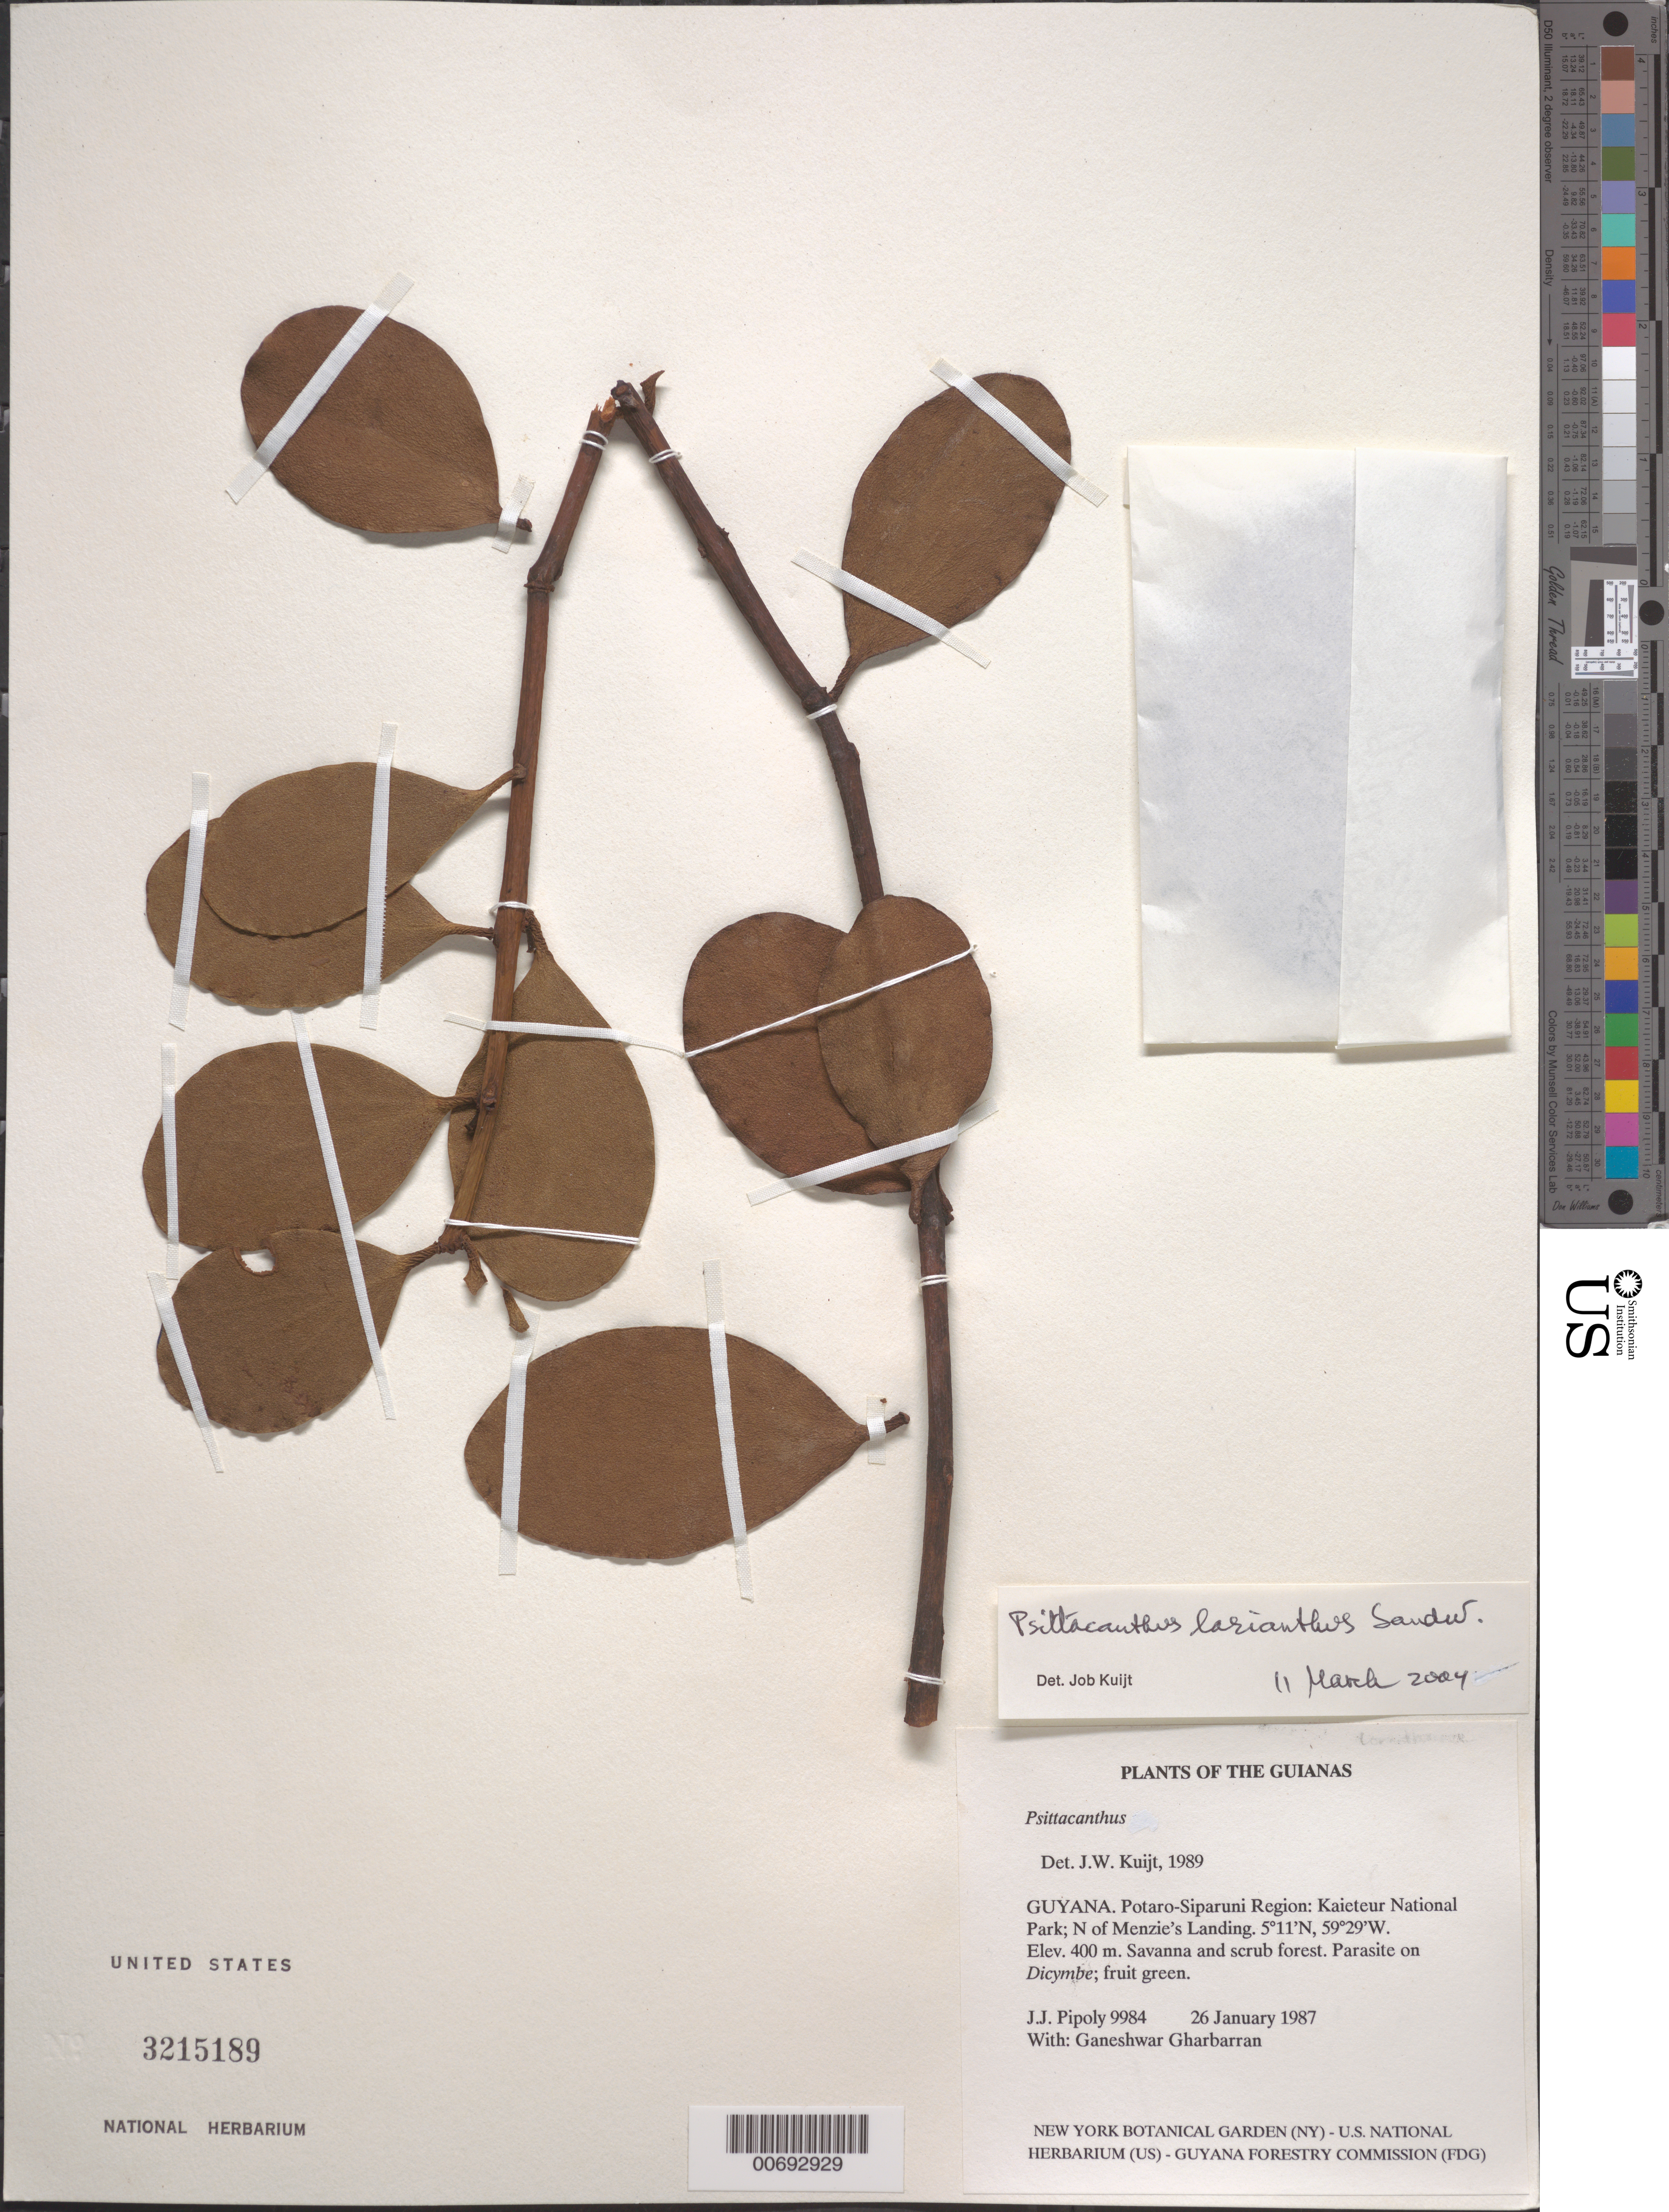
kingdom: Plantae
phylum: Tracheophyta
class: Magnoliopsida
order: Santalales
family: Loranthaceae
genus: Psittacanthus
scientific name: Psittacanthus leptanthus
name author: A.C. Sm.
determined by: Kuijt, Job, (CANADA)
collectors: J. J. Pipoly & G. Gharbarran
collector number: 9984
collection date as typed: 26 January 1987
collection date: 1987-01-26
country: Guyana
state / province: Potaro-Siparuni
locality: Kaieteur National Park; N of Menzie's Landing and Kaieteur Falls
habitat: Savanna and scrub forest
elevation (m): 400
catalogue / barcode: US 3215189